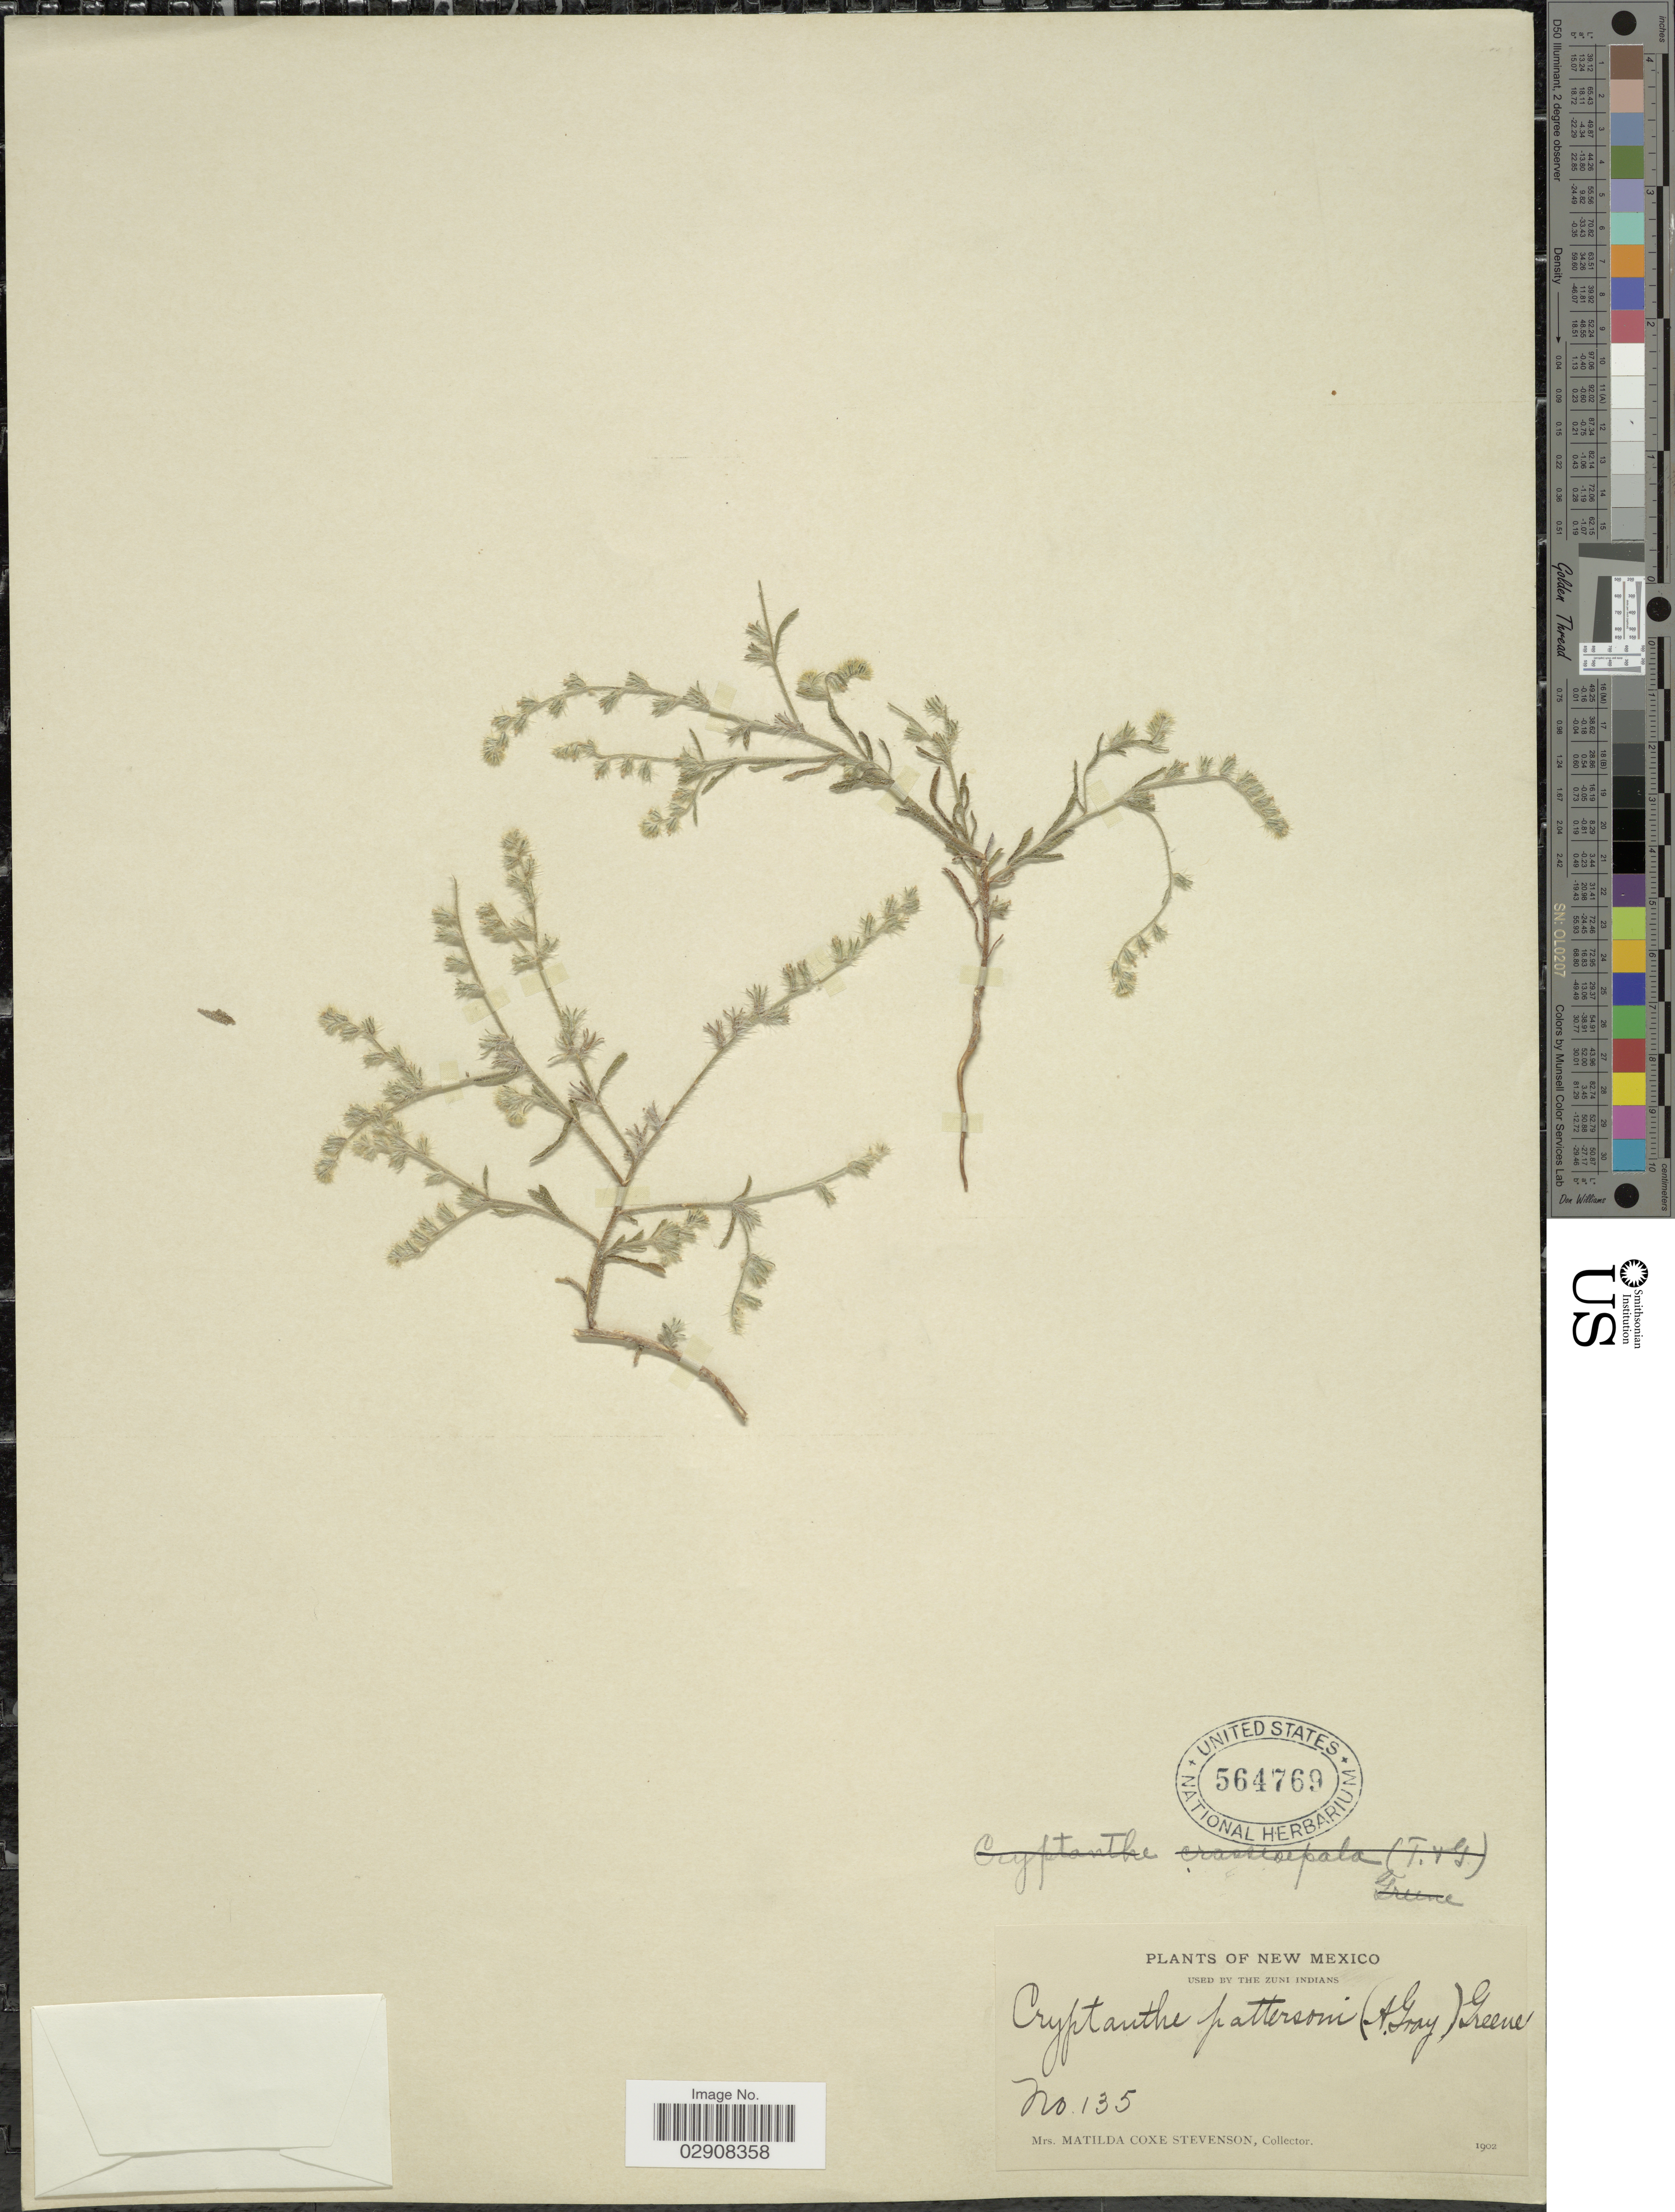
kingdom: Plantae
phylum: Tracheophyta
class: Magnoliopsida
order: Boraginales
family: Boraginaceae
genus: Cryptantha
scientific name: Cryptantha pattersonii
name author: (A. Gray) S.W. Greene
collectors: M. Stevenson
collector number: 135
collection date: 1902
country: United States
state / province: New Mexico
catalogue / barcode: US 564769